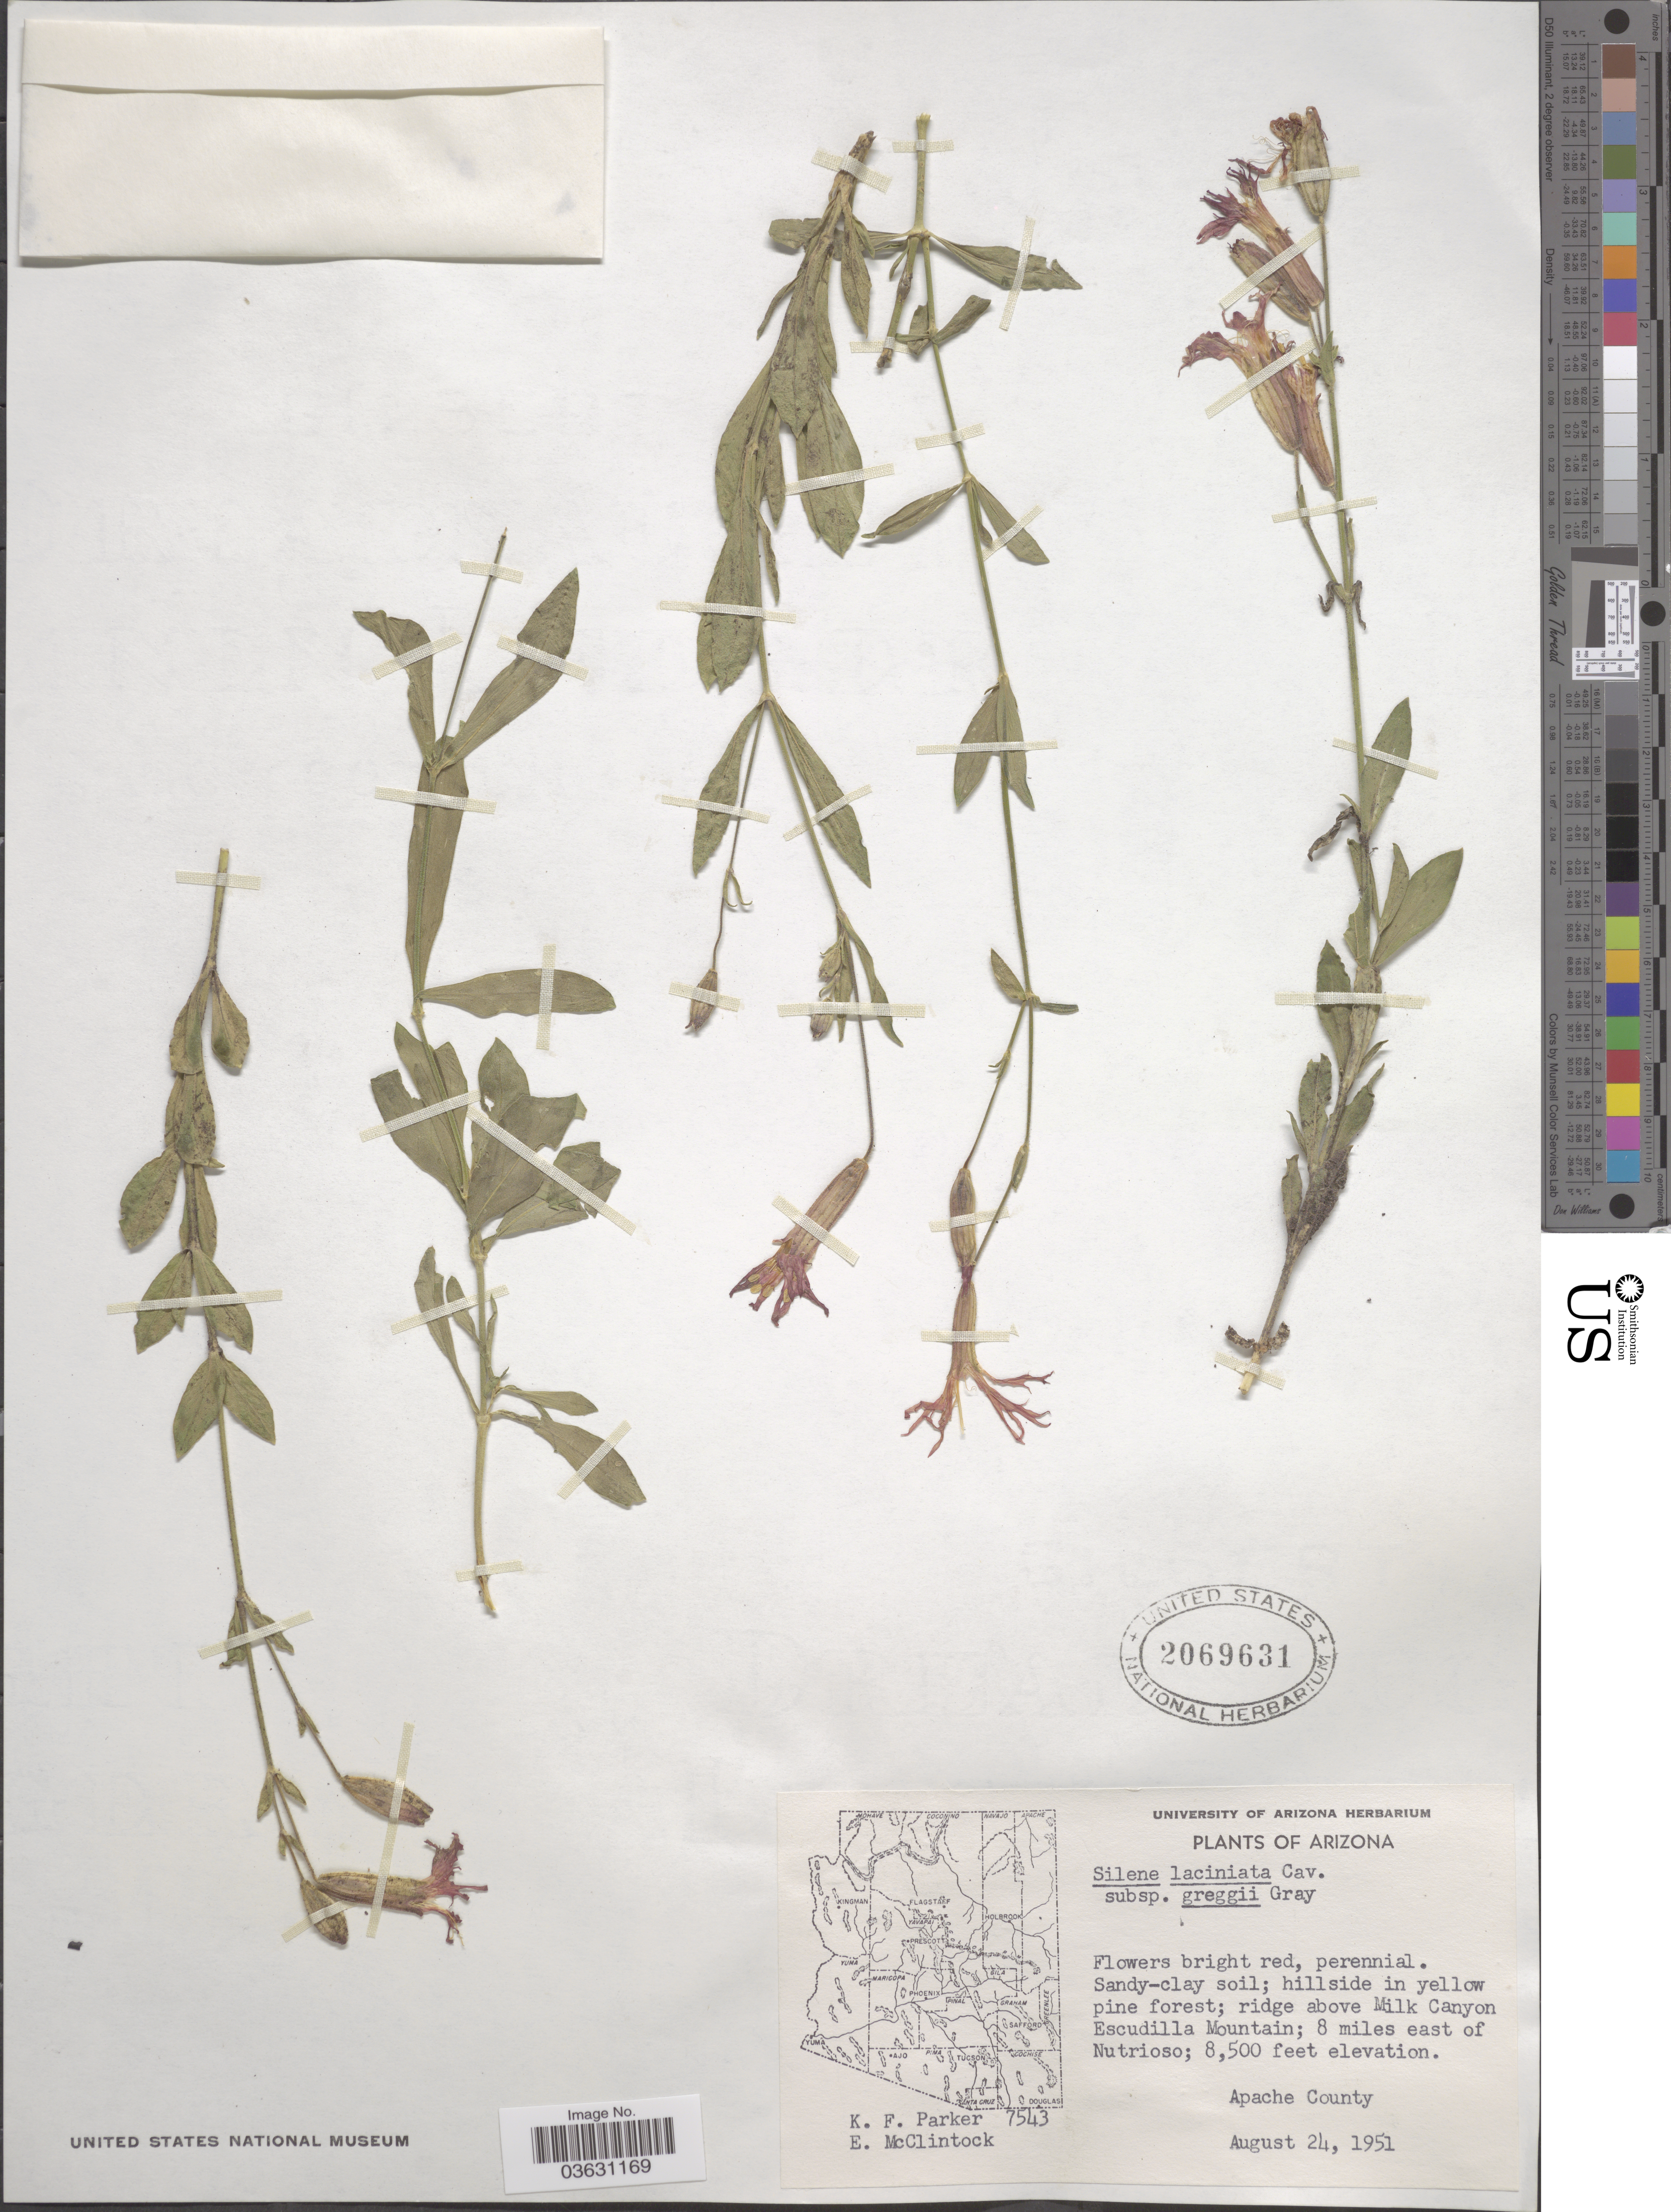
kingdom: Plantae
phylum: Tracheophyta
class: Magnoliopsida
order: Caryophyllales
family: Caryophyllaceae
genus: Silene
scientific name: Silene laciniata subsp. greggii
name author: (A. Gray) C.L. Hitchc. & Maguire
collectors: K. F. Parker & E. McClintock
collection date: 1951-08-24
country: United States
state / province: Arizona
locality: Ridge above Milk Canyon Escudilla Mountain; 8 miles east of Nutrioso. Apache County.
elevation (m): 2591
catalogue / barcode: US 2069631